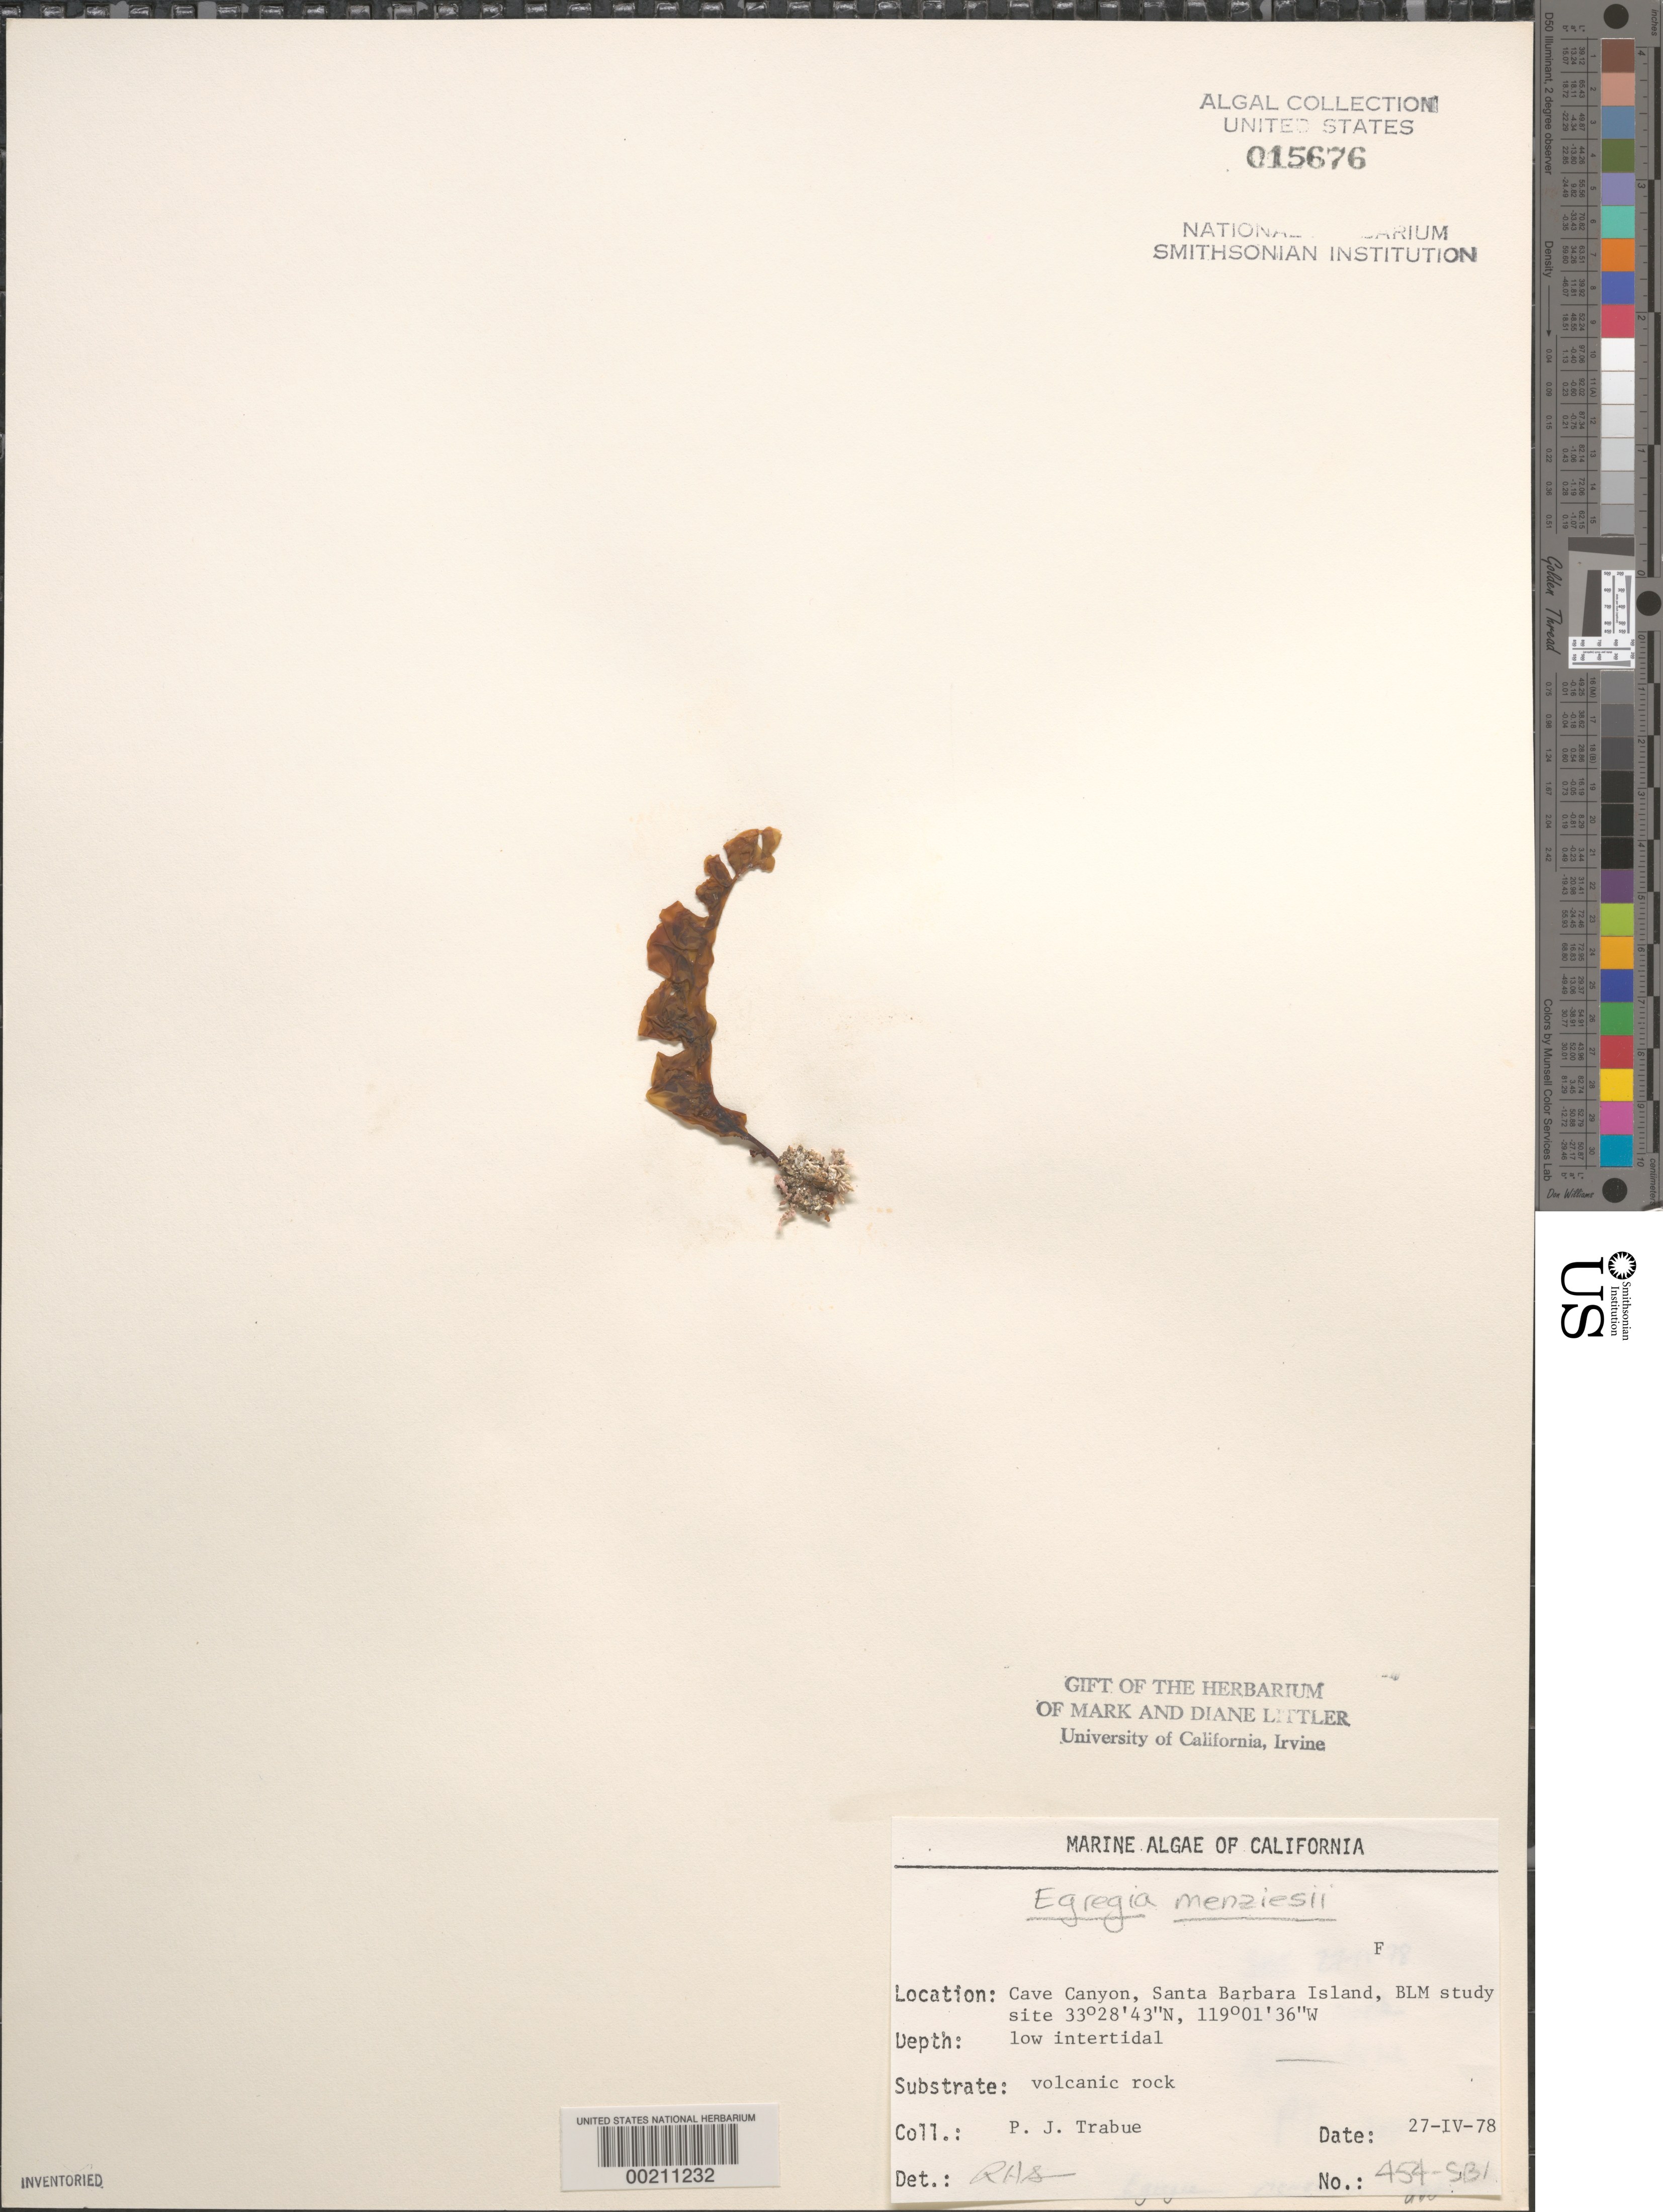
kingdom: Chromista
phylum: Ochrophyta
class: Phaeophyceae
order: Laminariales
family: Lessoniaceae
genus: Egregia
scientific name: Egregia menziesii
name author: (Turner) Aresch.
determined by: Sims, Robert H.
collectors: P. J. Trabue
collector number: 454-sbi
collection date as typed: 27 Apr 1978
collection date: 1978-04-27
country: United States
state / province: California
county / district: Santa Barbara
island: Santa Barbara Island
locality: Cave Canyon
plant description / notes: BLM-SOCALBIGHT Rocky Intertidal Survey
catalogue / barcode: US 15676